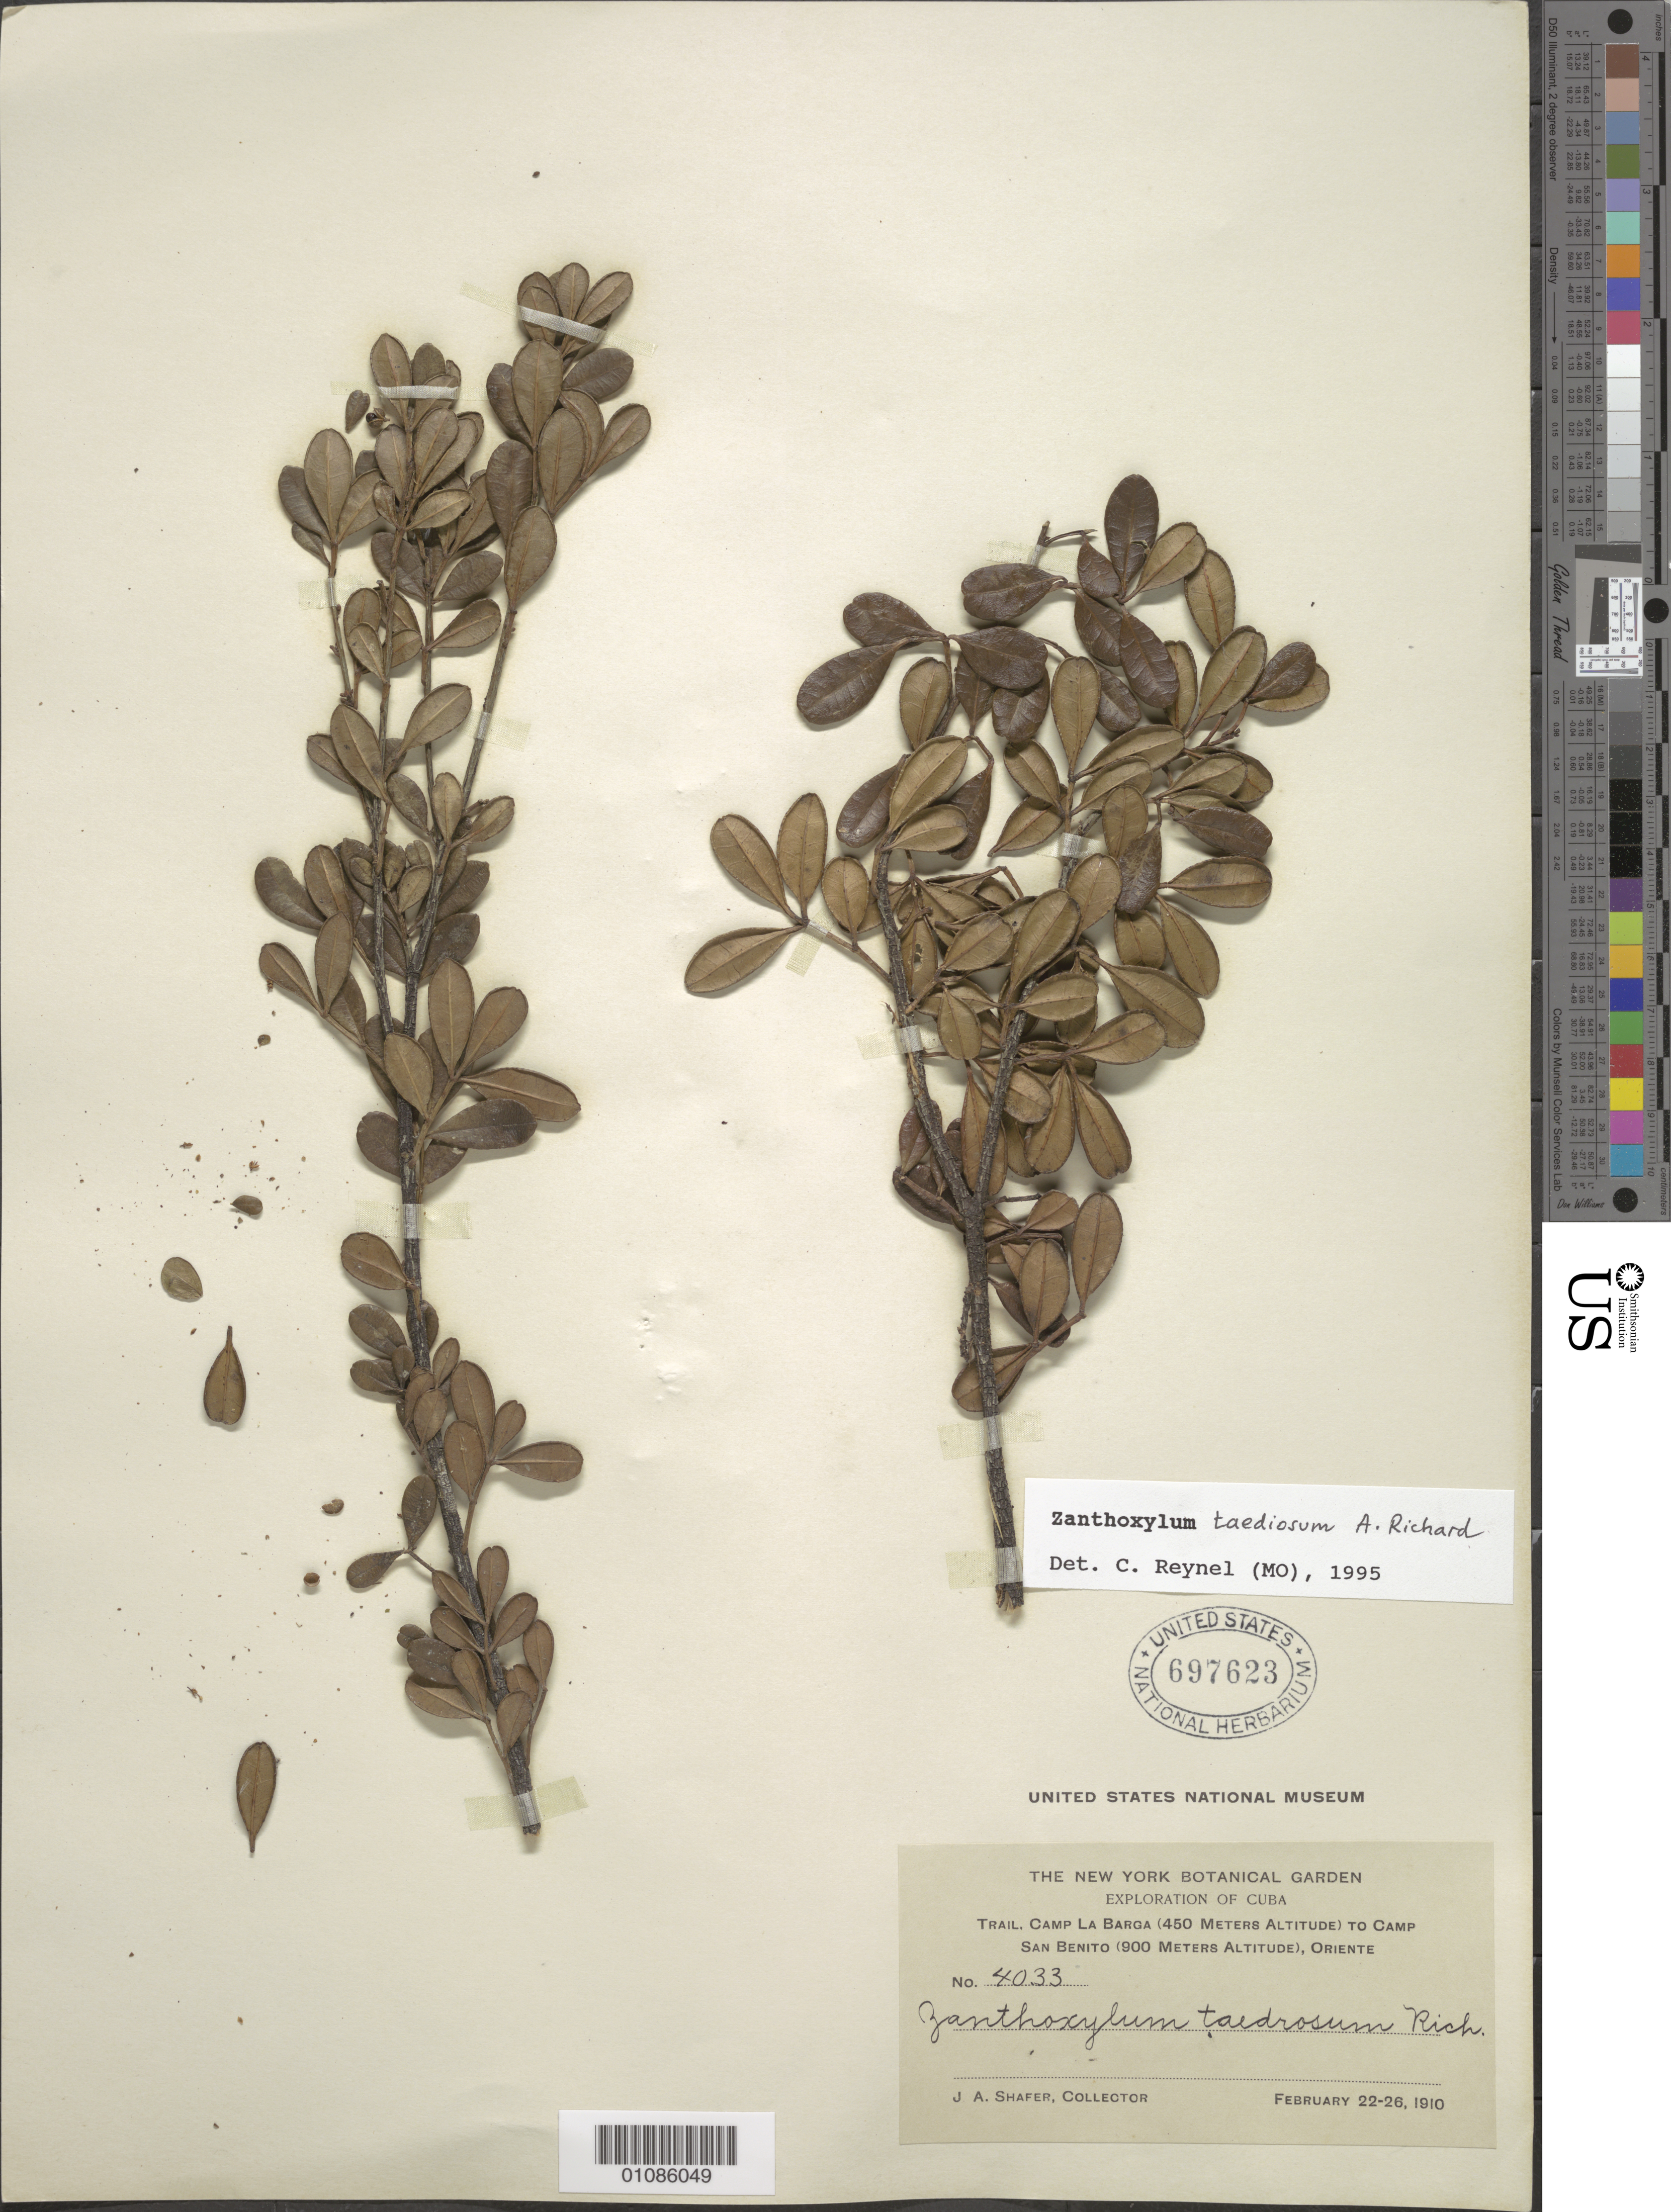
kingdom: Plantae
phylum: Tracheophyta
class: Magnoliopsida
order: Sapindales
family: Rutaceae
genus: Zanthoxylum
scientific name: Zanthoxylum taediosum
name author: A. Rich.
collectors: J. A. Shafer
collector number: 4033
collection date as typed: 22 Feb 1910 to 26 Feb 1910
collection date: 1910-02-22/1910-02-26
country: Cuba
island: Cuba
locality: Oriente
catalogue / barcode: US 697623